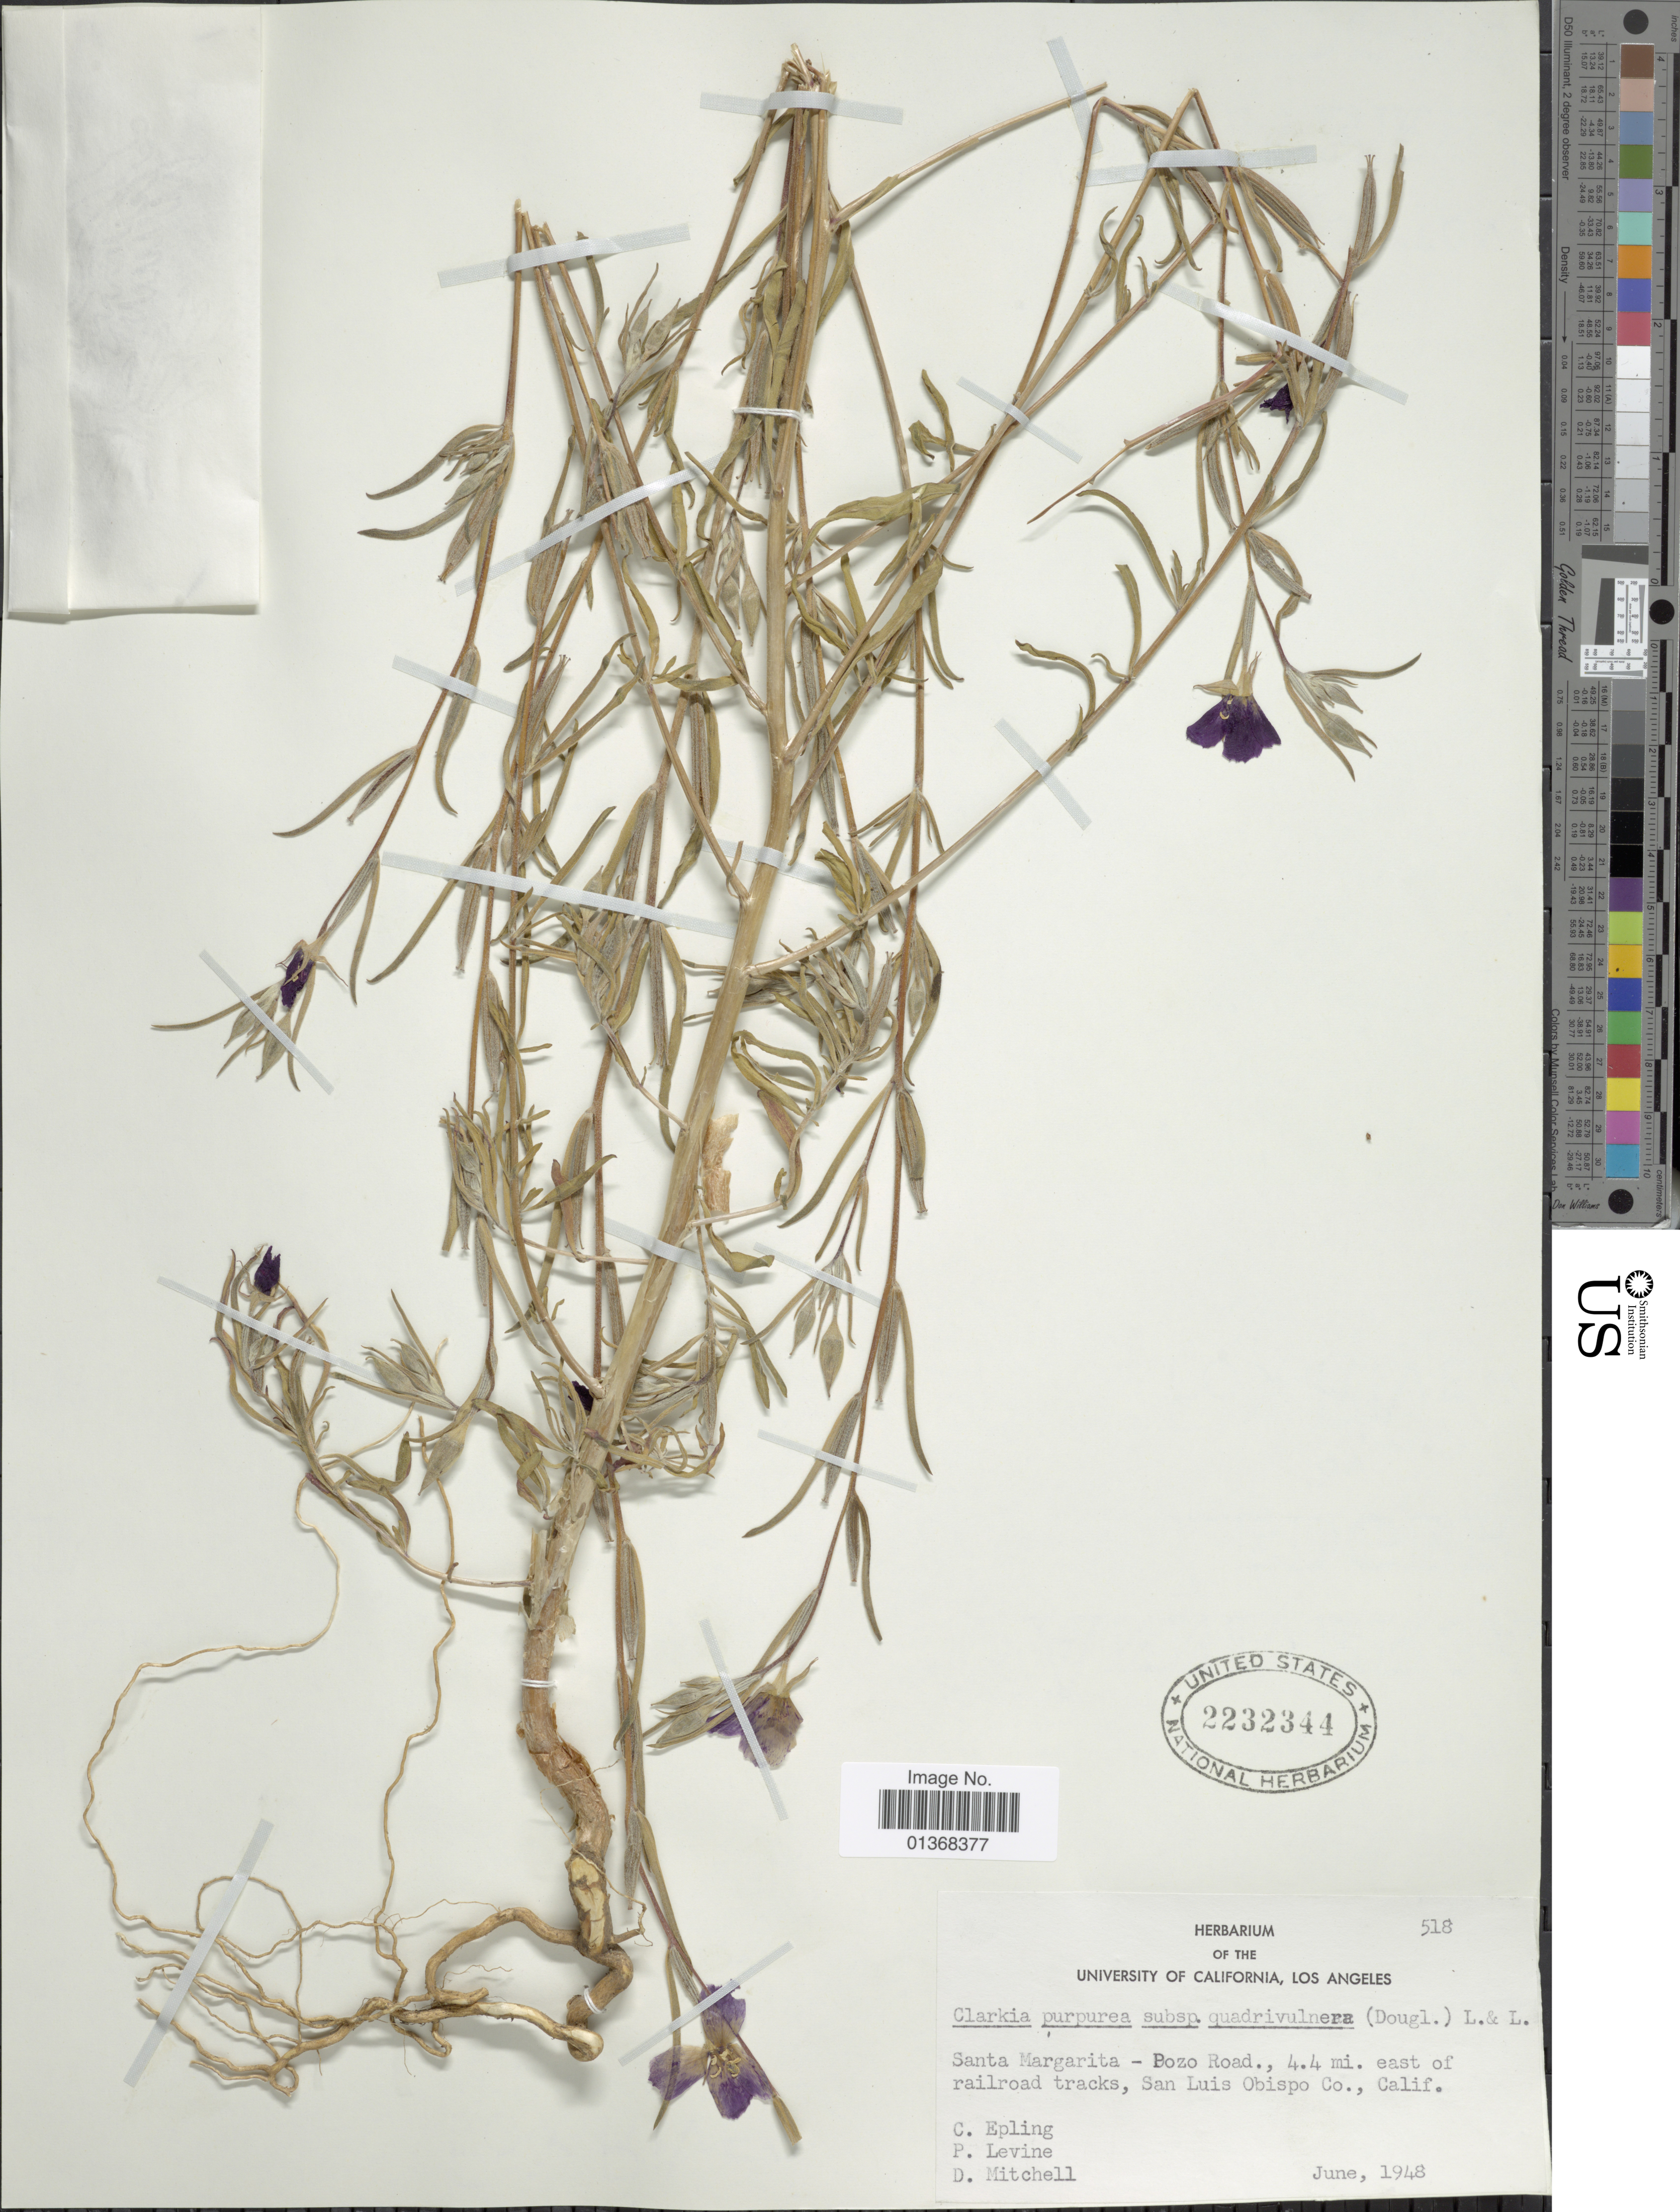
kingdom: Plantae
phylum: Tracheophyta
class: Magnoliopsida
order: Myrtales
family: Onagraceae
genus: Clarkia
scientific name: Clarkia purpurea subsp. quadrivulnera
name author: (Douglas) H.F. Lewis & M.R. Lewis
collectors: C. C. Epling, P. Levine & D. Mitchell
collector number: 518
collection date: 1948-06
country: United States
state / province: California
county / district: San Luis Obispo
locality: Santa Margarita - Bozo Road., 4.4 mi. east of railroad tracks, San Luis Obispo Co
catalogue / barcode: US 2232344